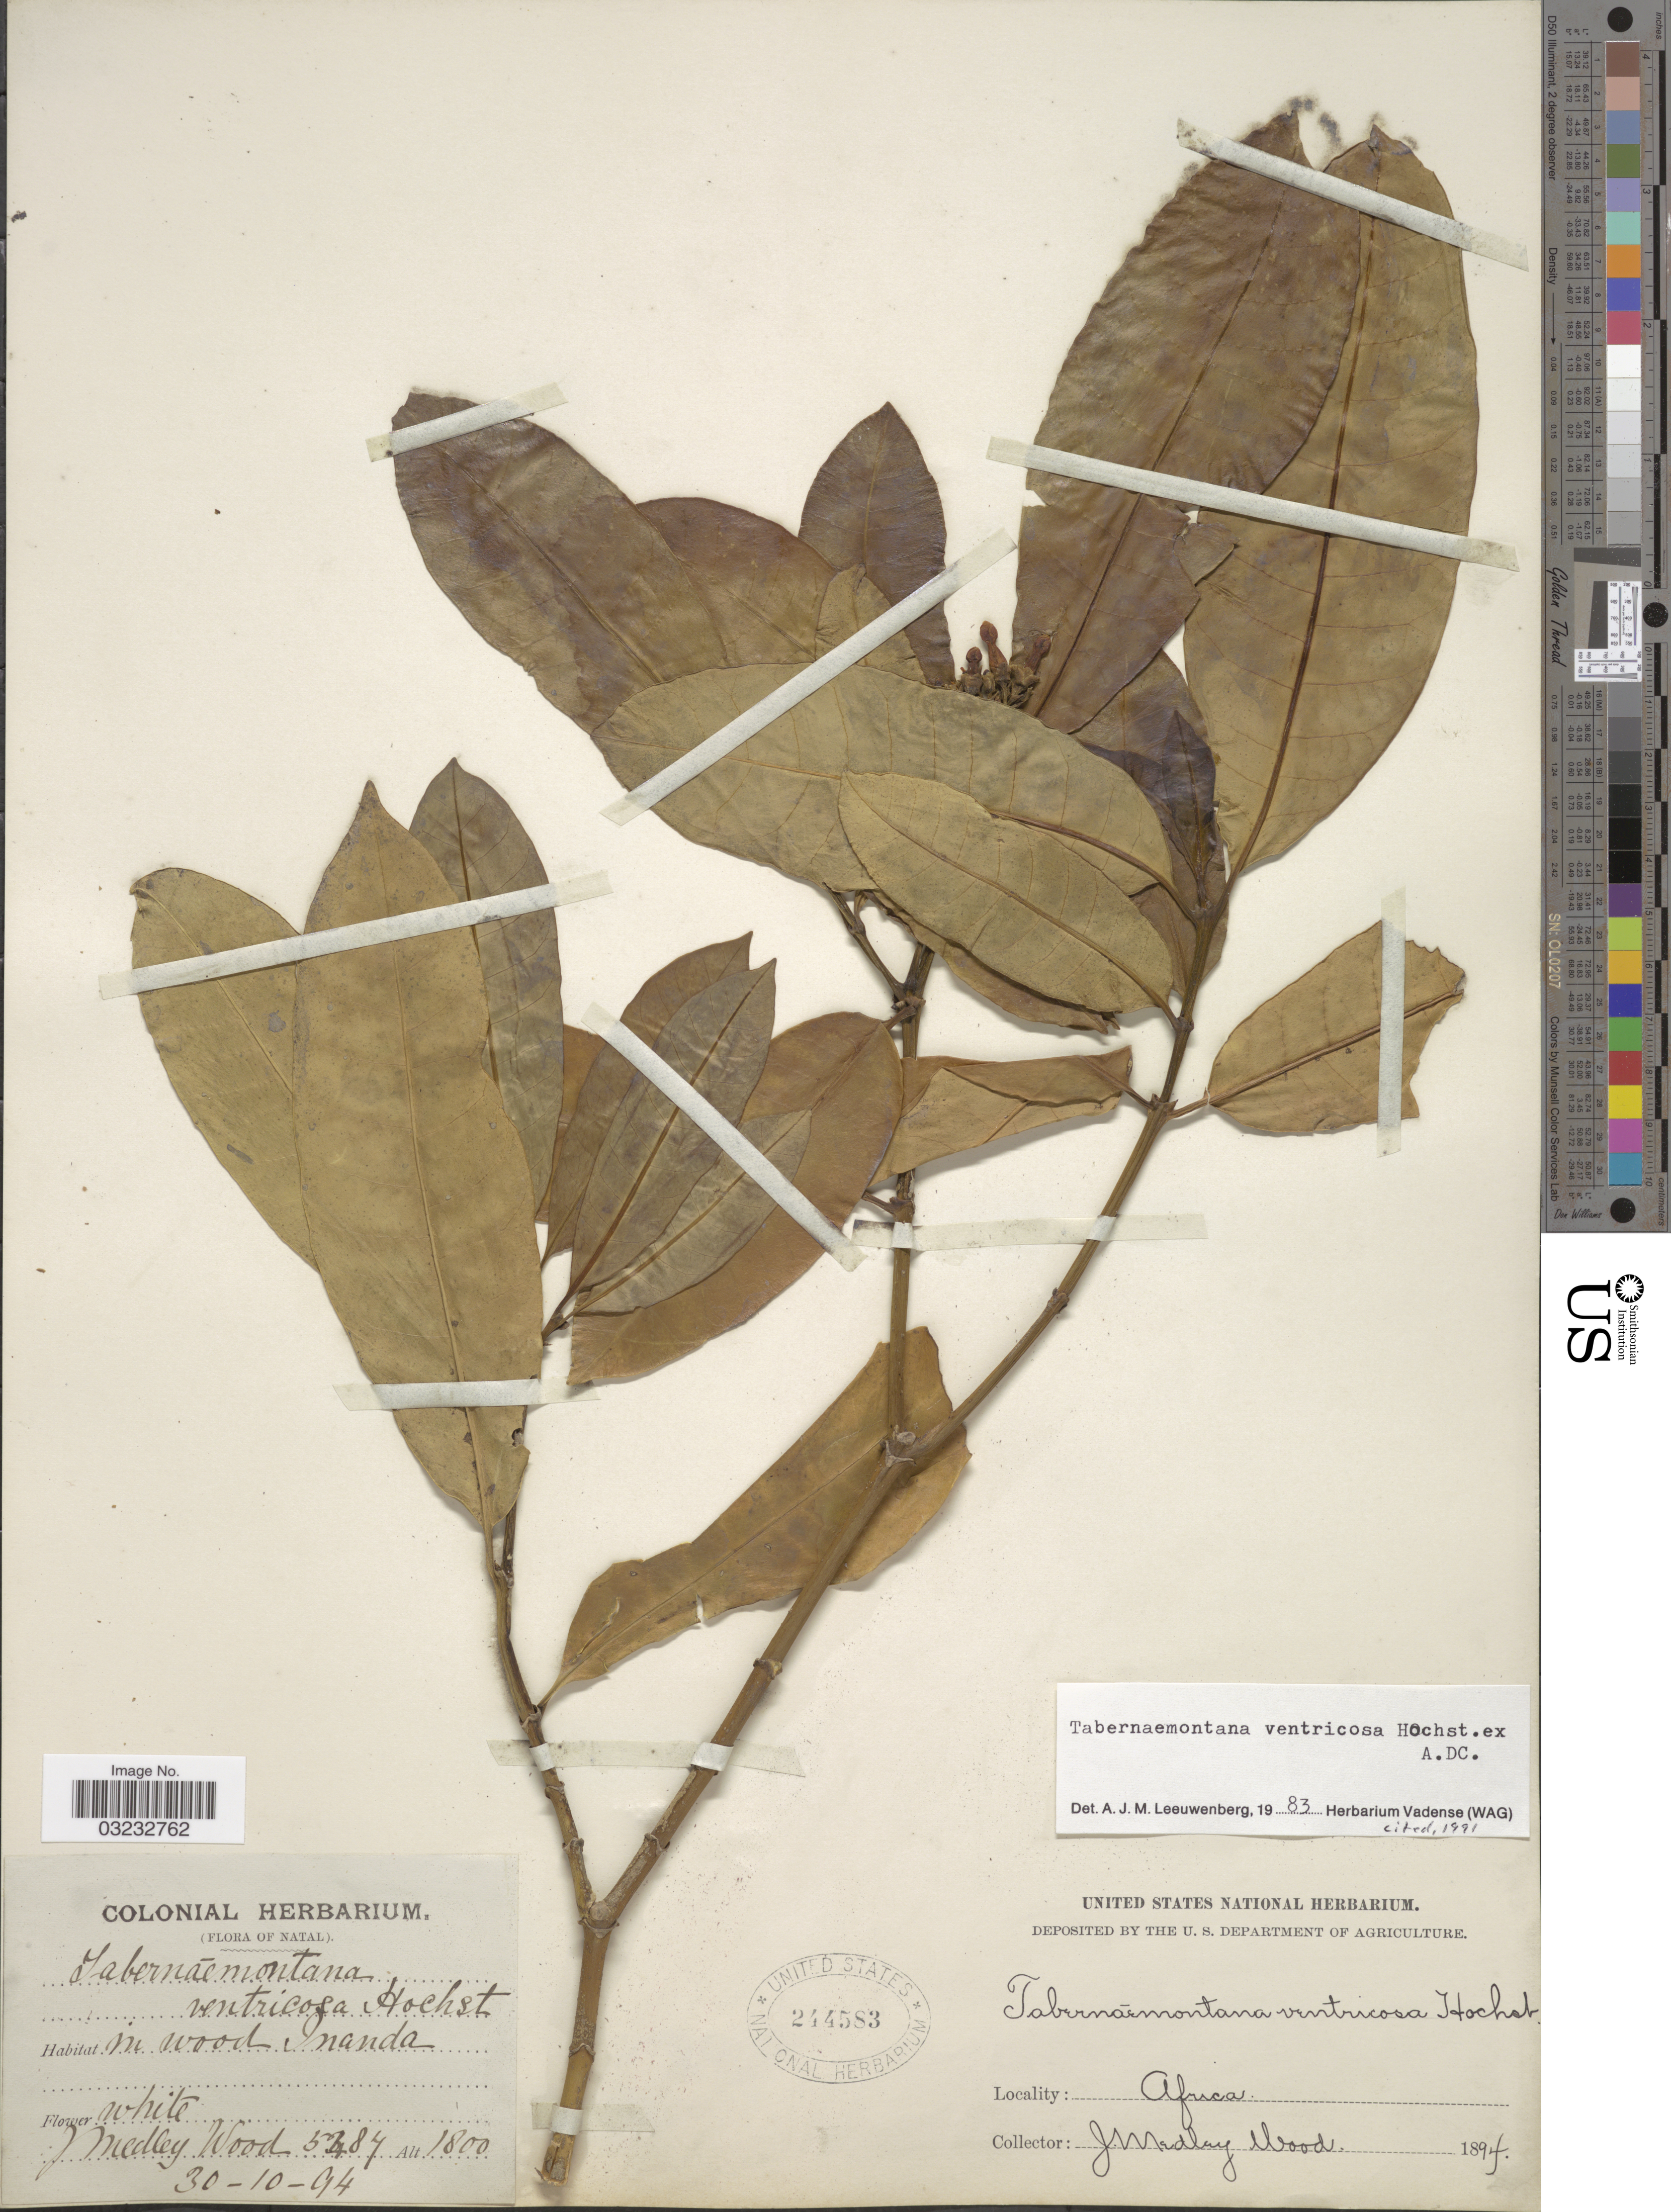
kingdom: Plantae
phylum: Tracheophyta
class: Magnoliopsida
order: Gentianales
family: Apocynaceae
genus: Tabernaemontana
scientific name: Tabernaemontana ventricosa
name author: Hochst. ex A. DC.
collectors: J. Medley Wood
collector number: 5484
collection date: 1894-10-30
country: South Africa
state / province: KwaZulu-Natal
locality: Natal. In wood Inanda.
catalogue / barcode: US 244583